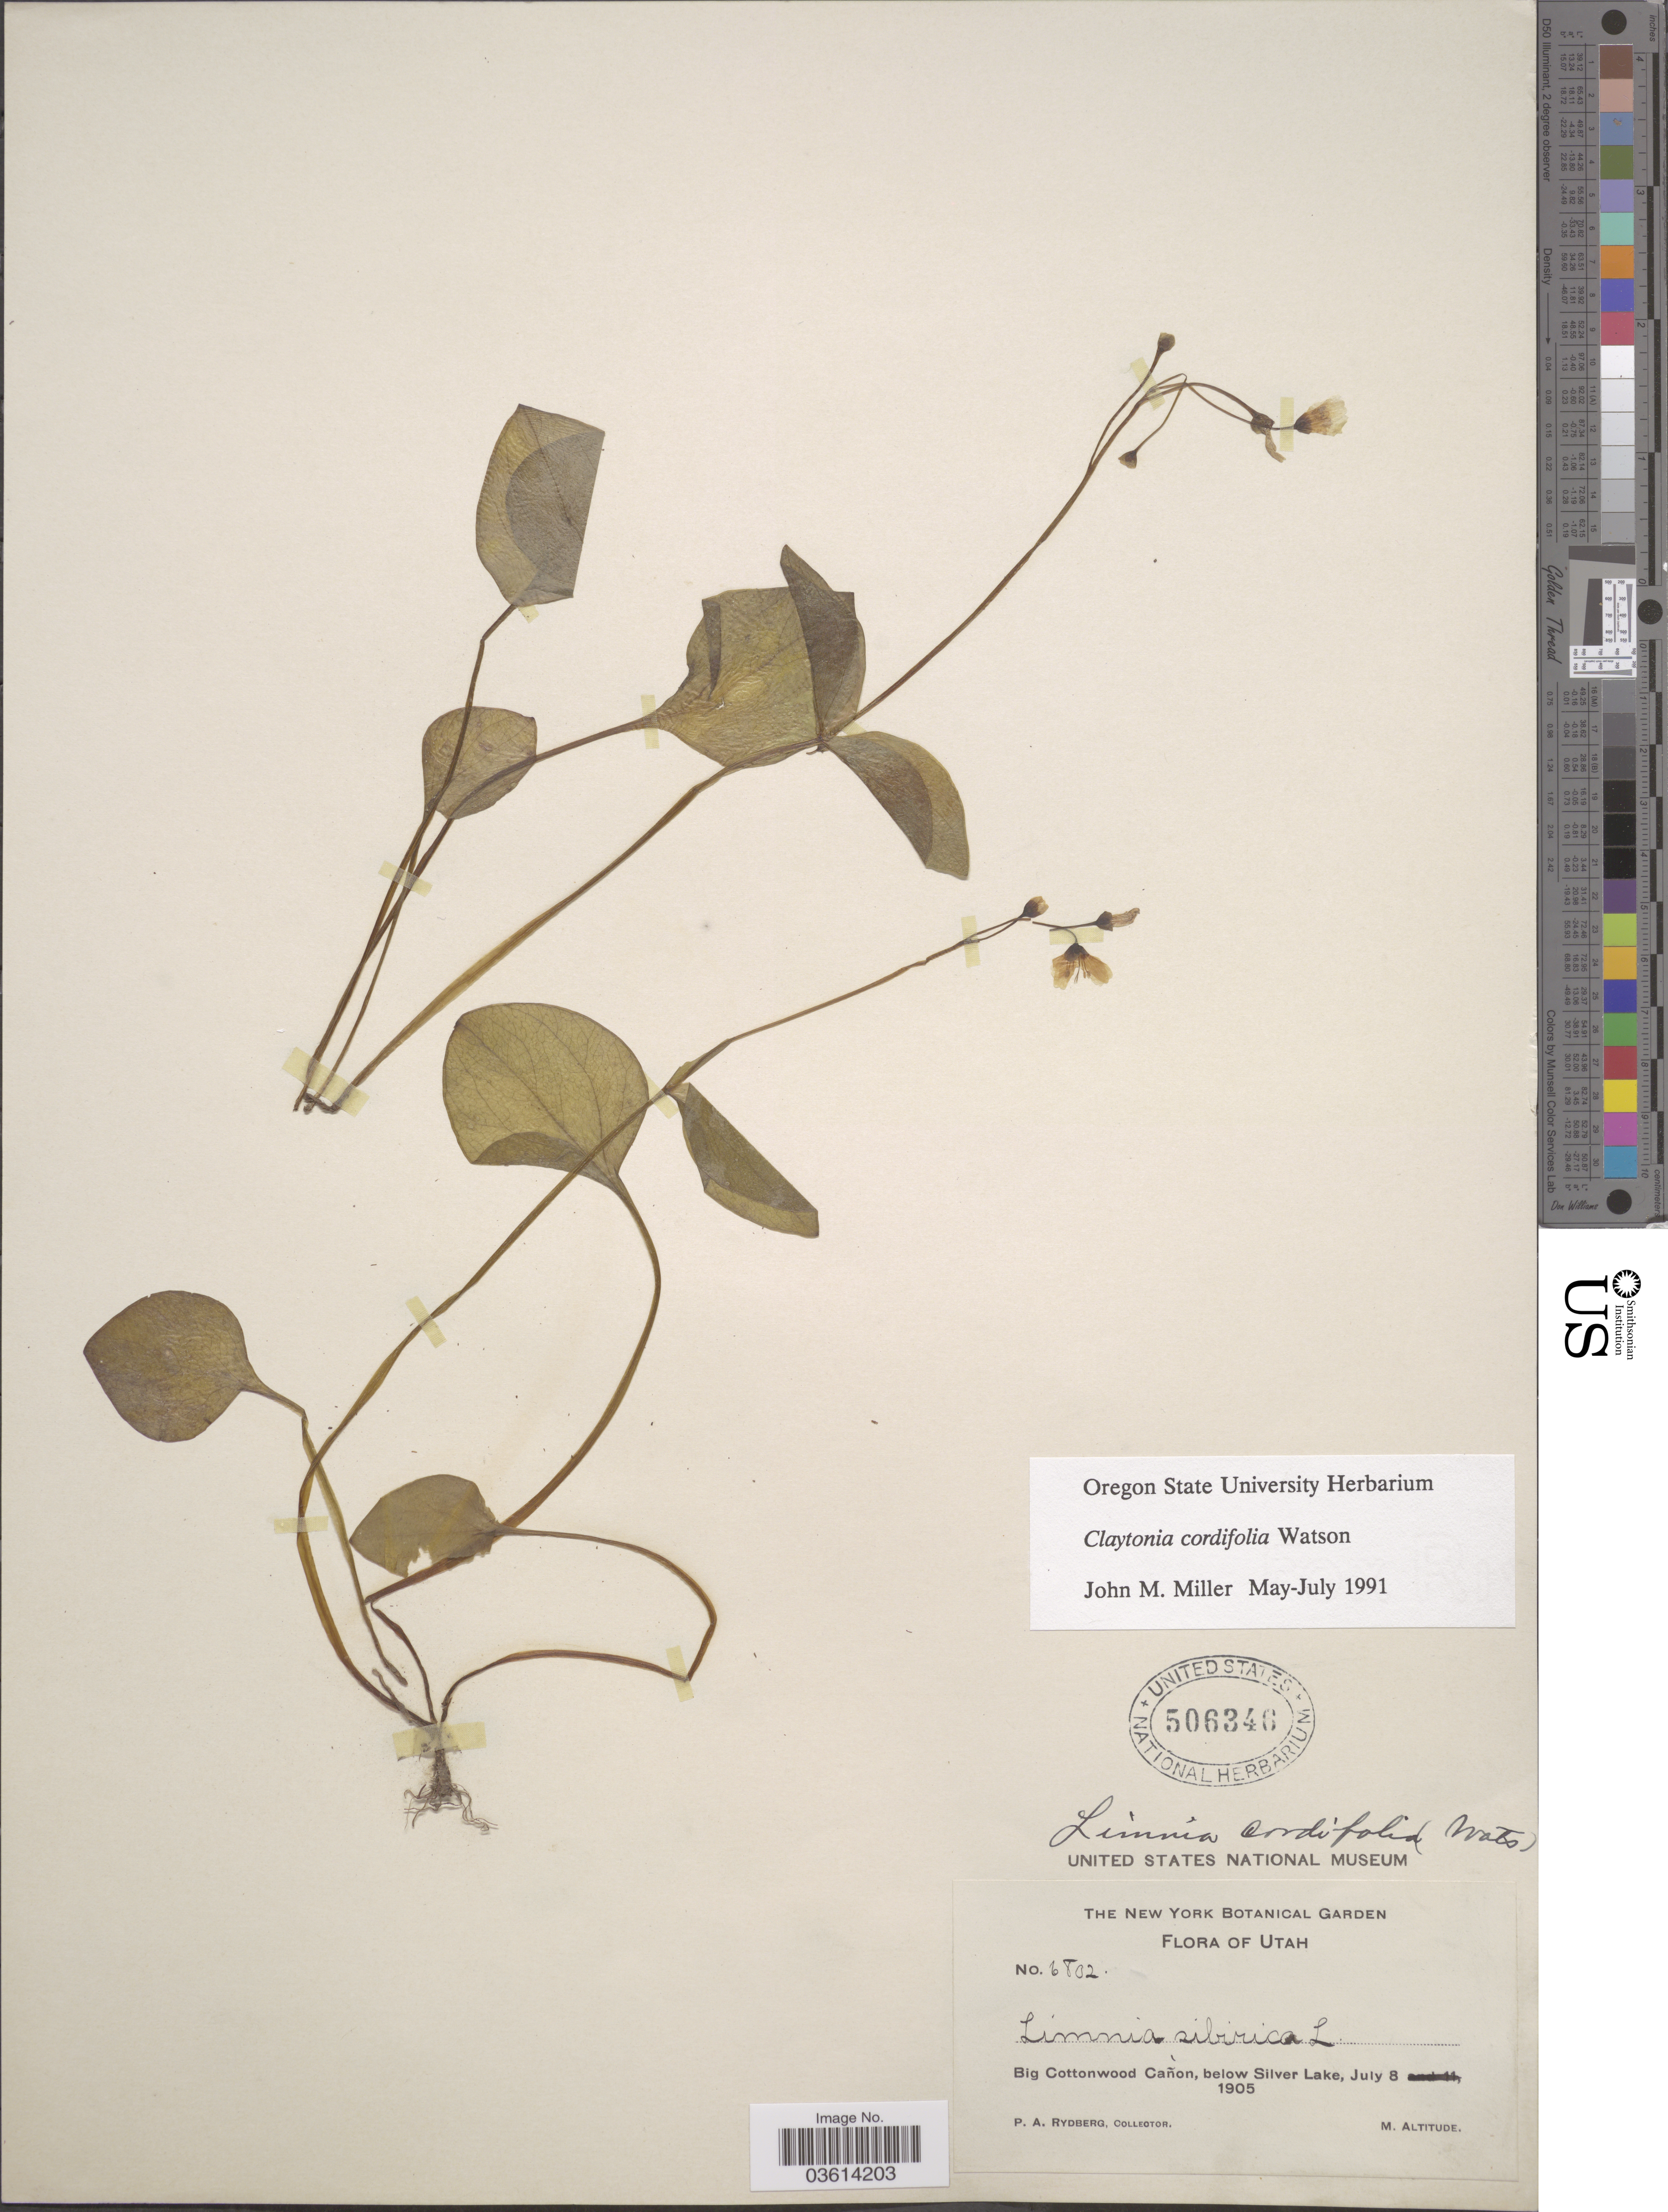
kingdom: Plantae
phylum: Tracheophyta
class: Magnoliopsida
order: Caryophyllales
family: Montiaceae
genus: Claytonia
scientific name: Claytonia cordifolia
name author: S. Watson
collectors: P. A. Rydberg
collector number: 6802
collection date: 1905-07-08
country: United States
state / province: Utah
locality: Big Cottonwood Cañon, below Silver Lake.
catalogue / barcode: US 506346